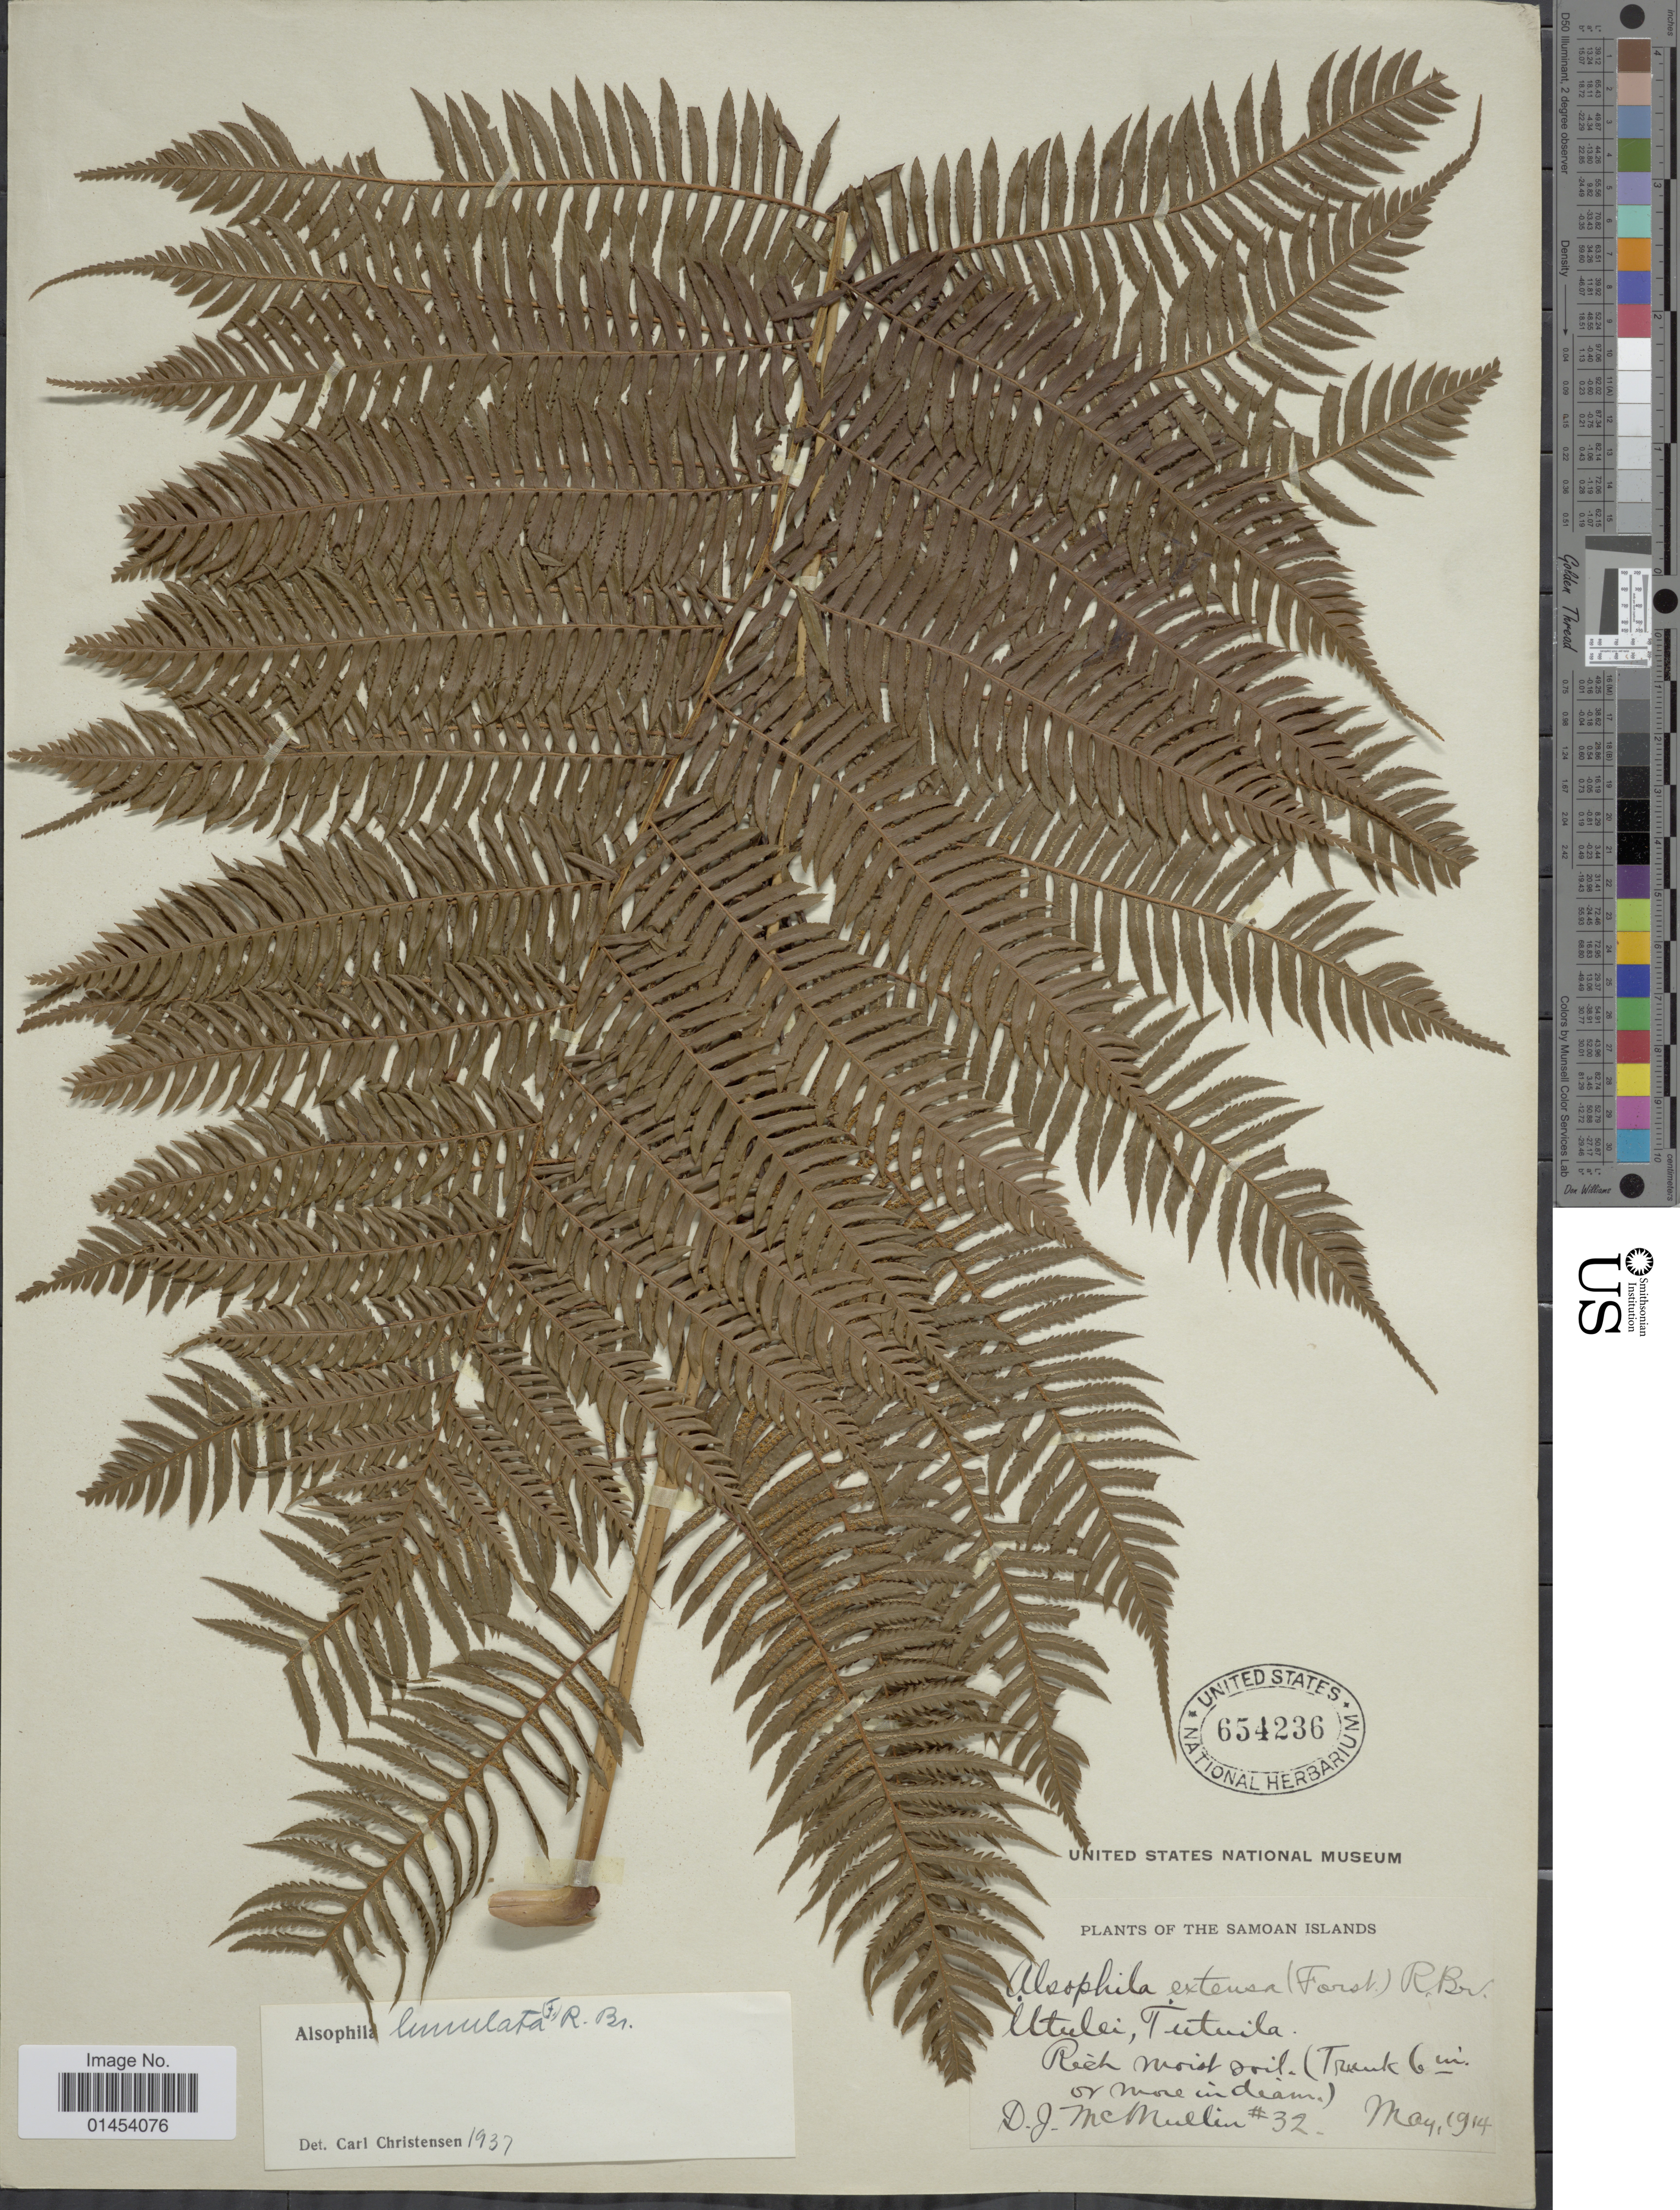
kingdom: Plantae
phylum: Tracheophyta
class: Polypodiopsida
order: Cyatheales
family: Cyatheaceae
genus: Cyathea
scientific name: Cyathea lunulata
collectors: D. McMullin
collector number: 32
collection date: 1914-05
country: American Samoa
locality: Samoan Islands. Utulei, Tutuila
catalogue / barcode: US 654236